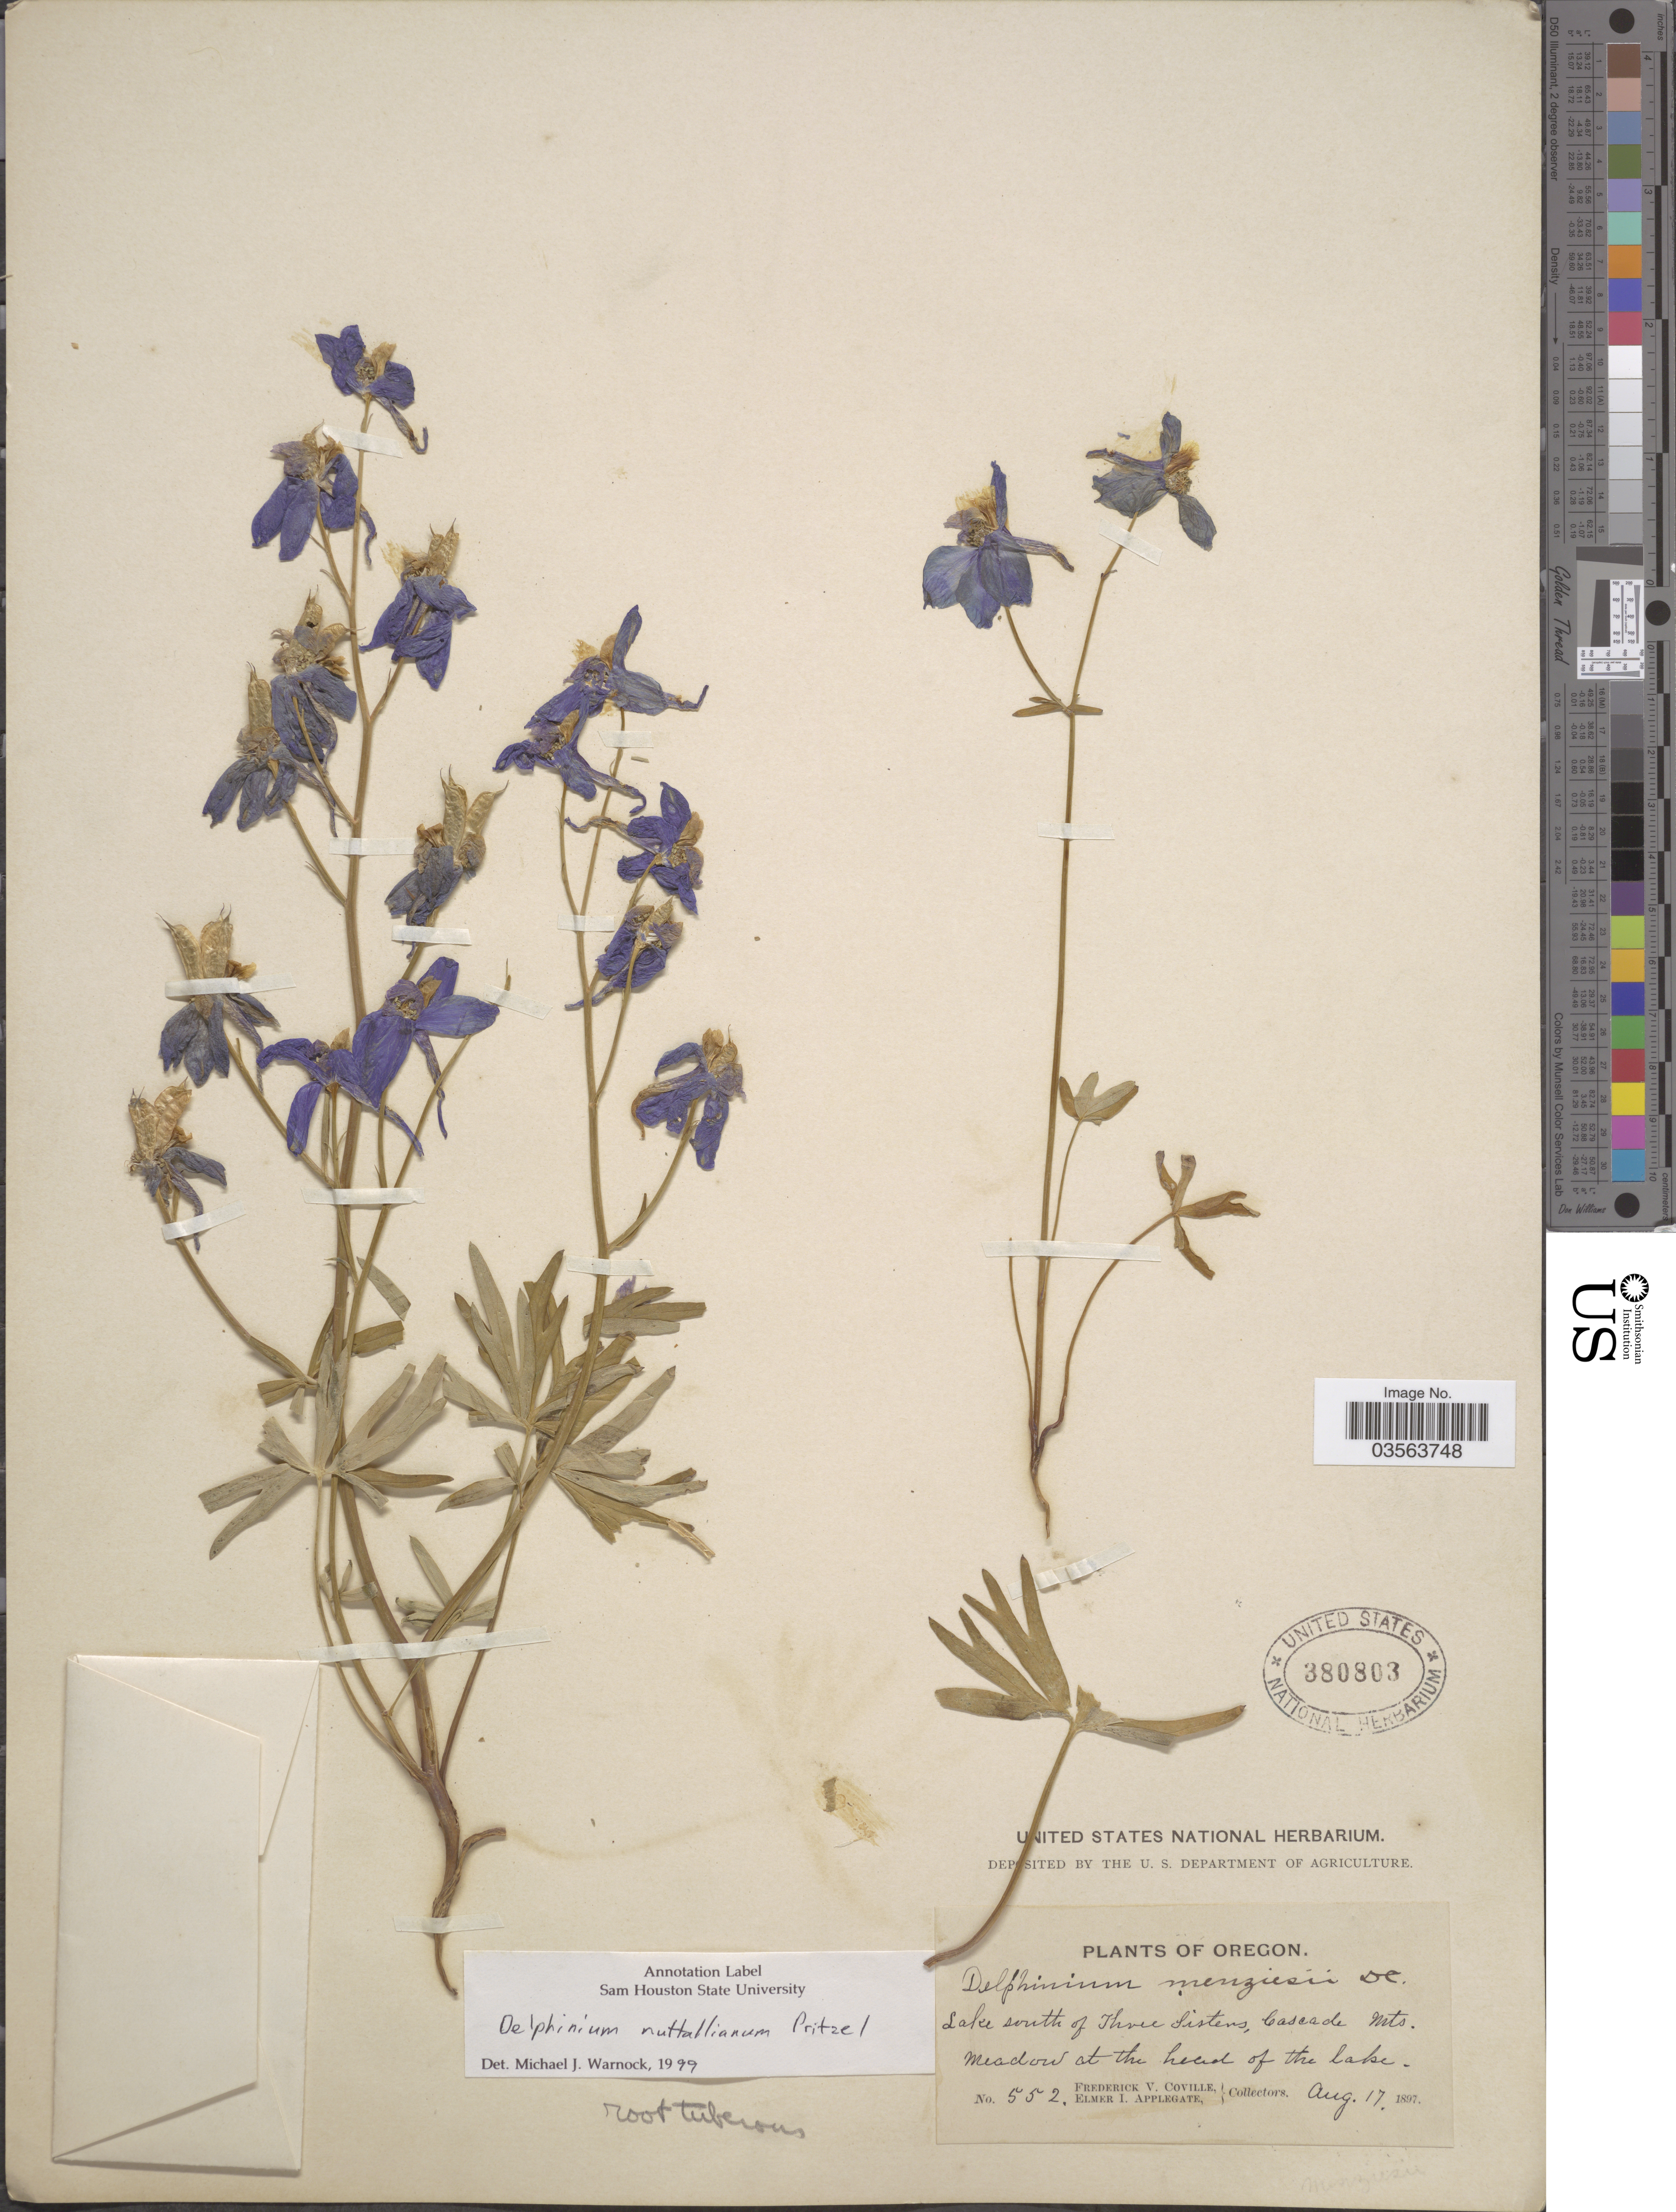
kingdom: Plantae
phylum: Tracheophyta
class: Magnoliopsida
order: Ranunculales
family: Ranunculaceae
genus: Delphinium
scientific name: Delphinium nuttallianum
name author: E. Pritz. ex Walpers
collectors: F. V. Coville & E. I. Applegate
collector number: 552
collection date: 1897-08-17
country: United States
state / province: Oregon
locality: Lake south of Three Sisters, Cascade Mts. Meadow at the head of the lake.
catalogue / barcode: US 380803